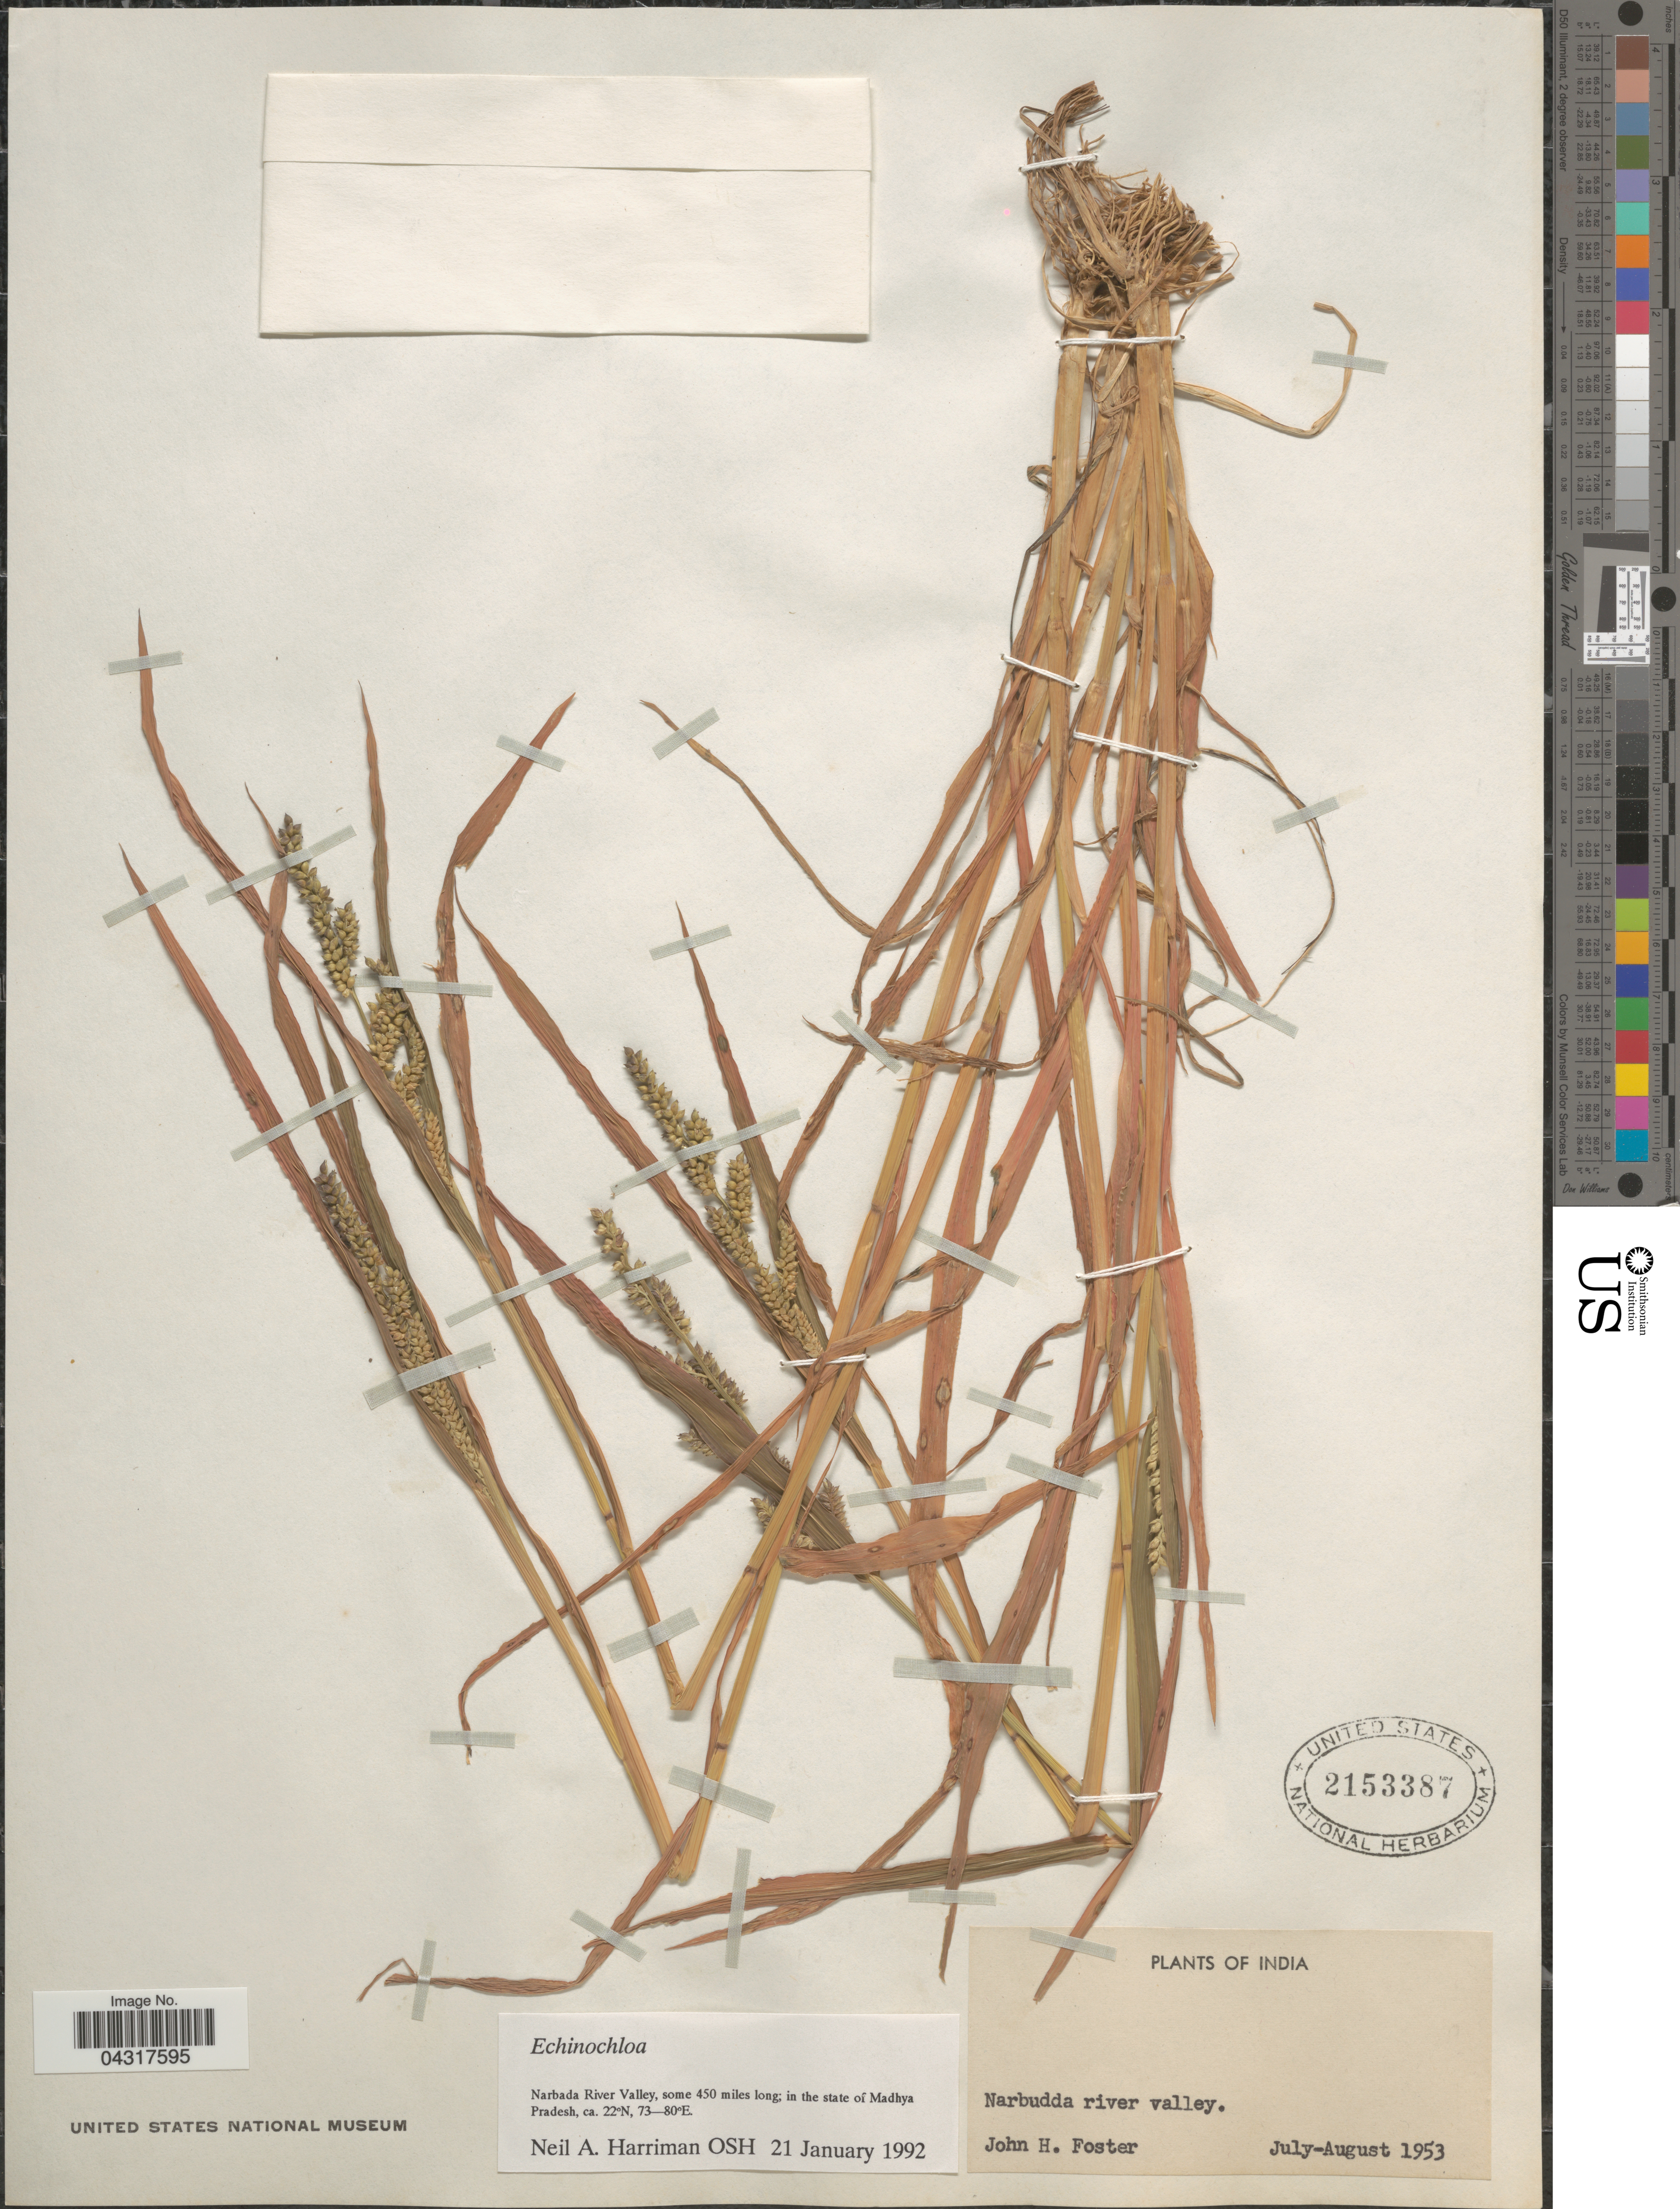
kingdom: Plantae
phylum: Tracheophyta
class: Liliopsida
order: Poales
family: Poaceae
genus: Echinochloa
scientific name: Echinochloa sp.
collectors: J. Foster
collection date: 1953-07/1953-08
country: India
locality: Narbudda river valley.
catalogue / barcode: US 2153387